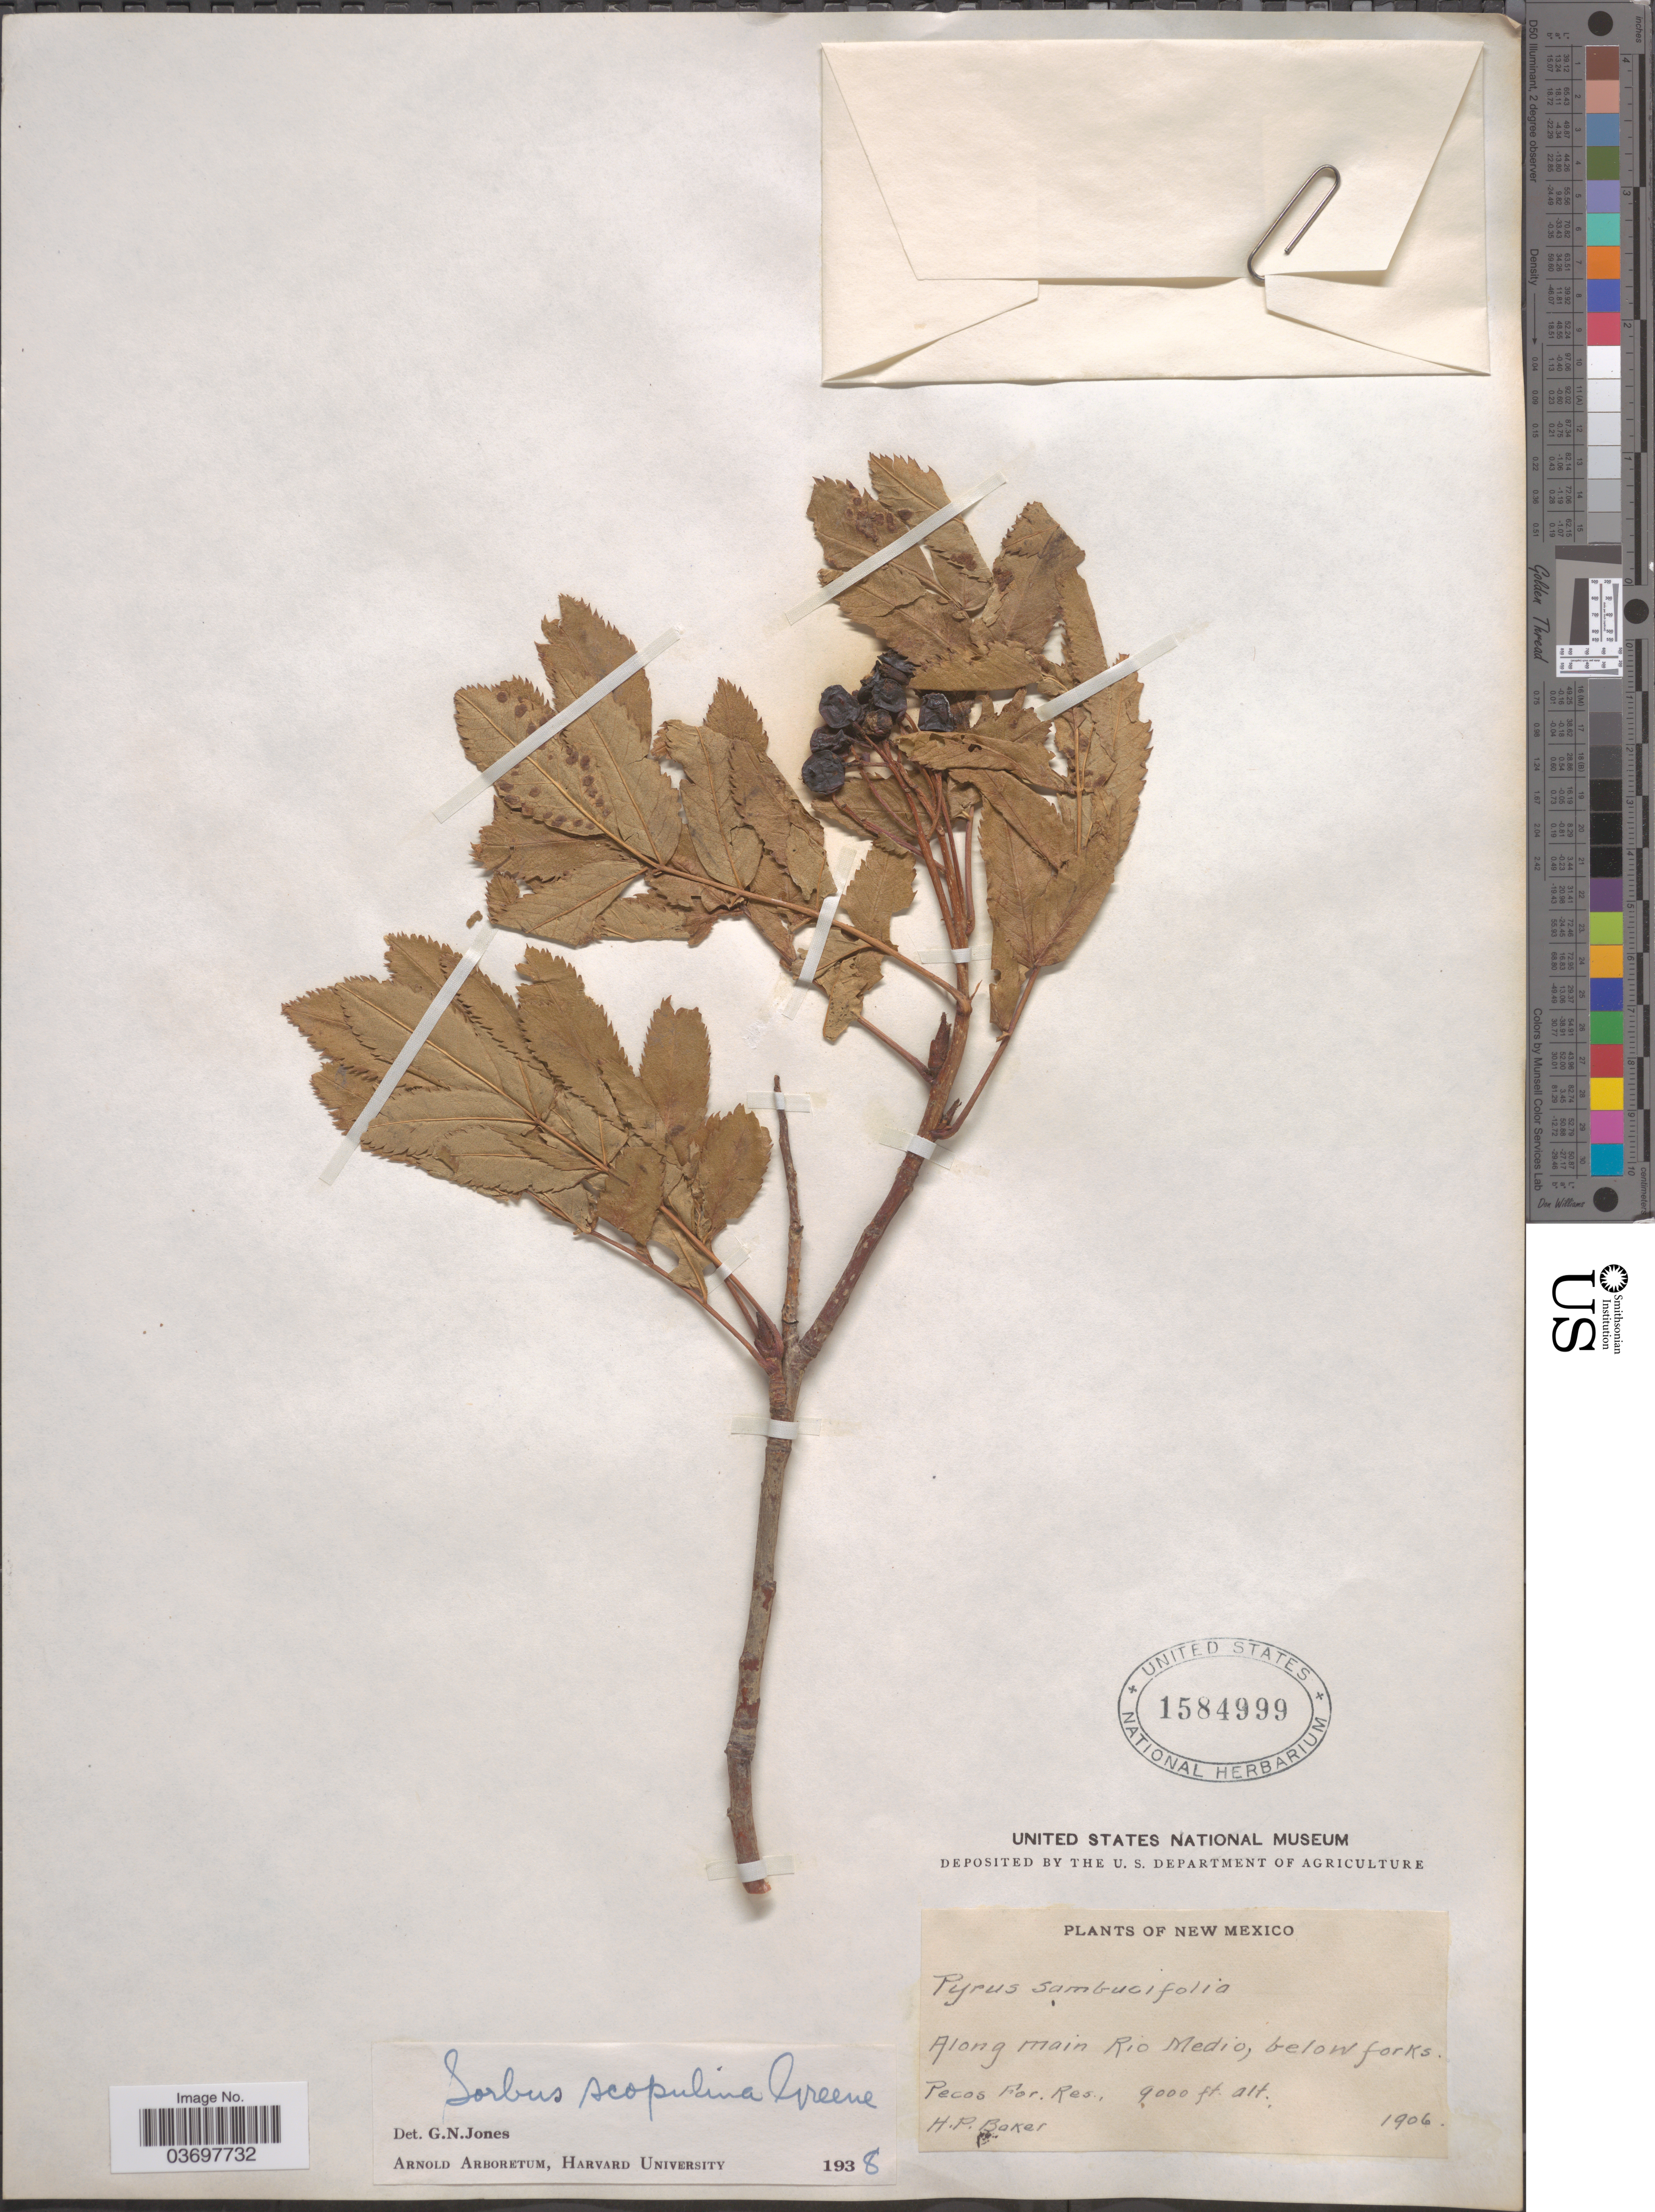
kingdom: Plantae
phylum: Tracheophyta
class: Magnoliopsida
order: Rosales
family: Rosaceae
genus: Sorbus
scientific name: Sorbus scopulina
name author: Greene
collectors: H. P. Baker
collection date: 1906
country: United States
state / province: New Mexico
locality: Along main Rio Medio, below forks. Pecos For. Res.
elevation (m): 2743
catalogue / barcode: US 1584999